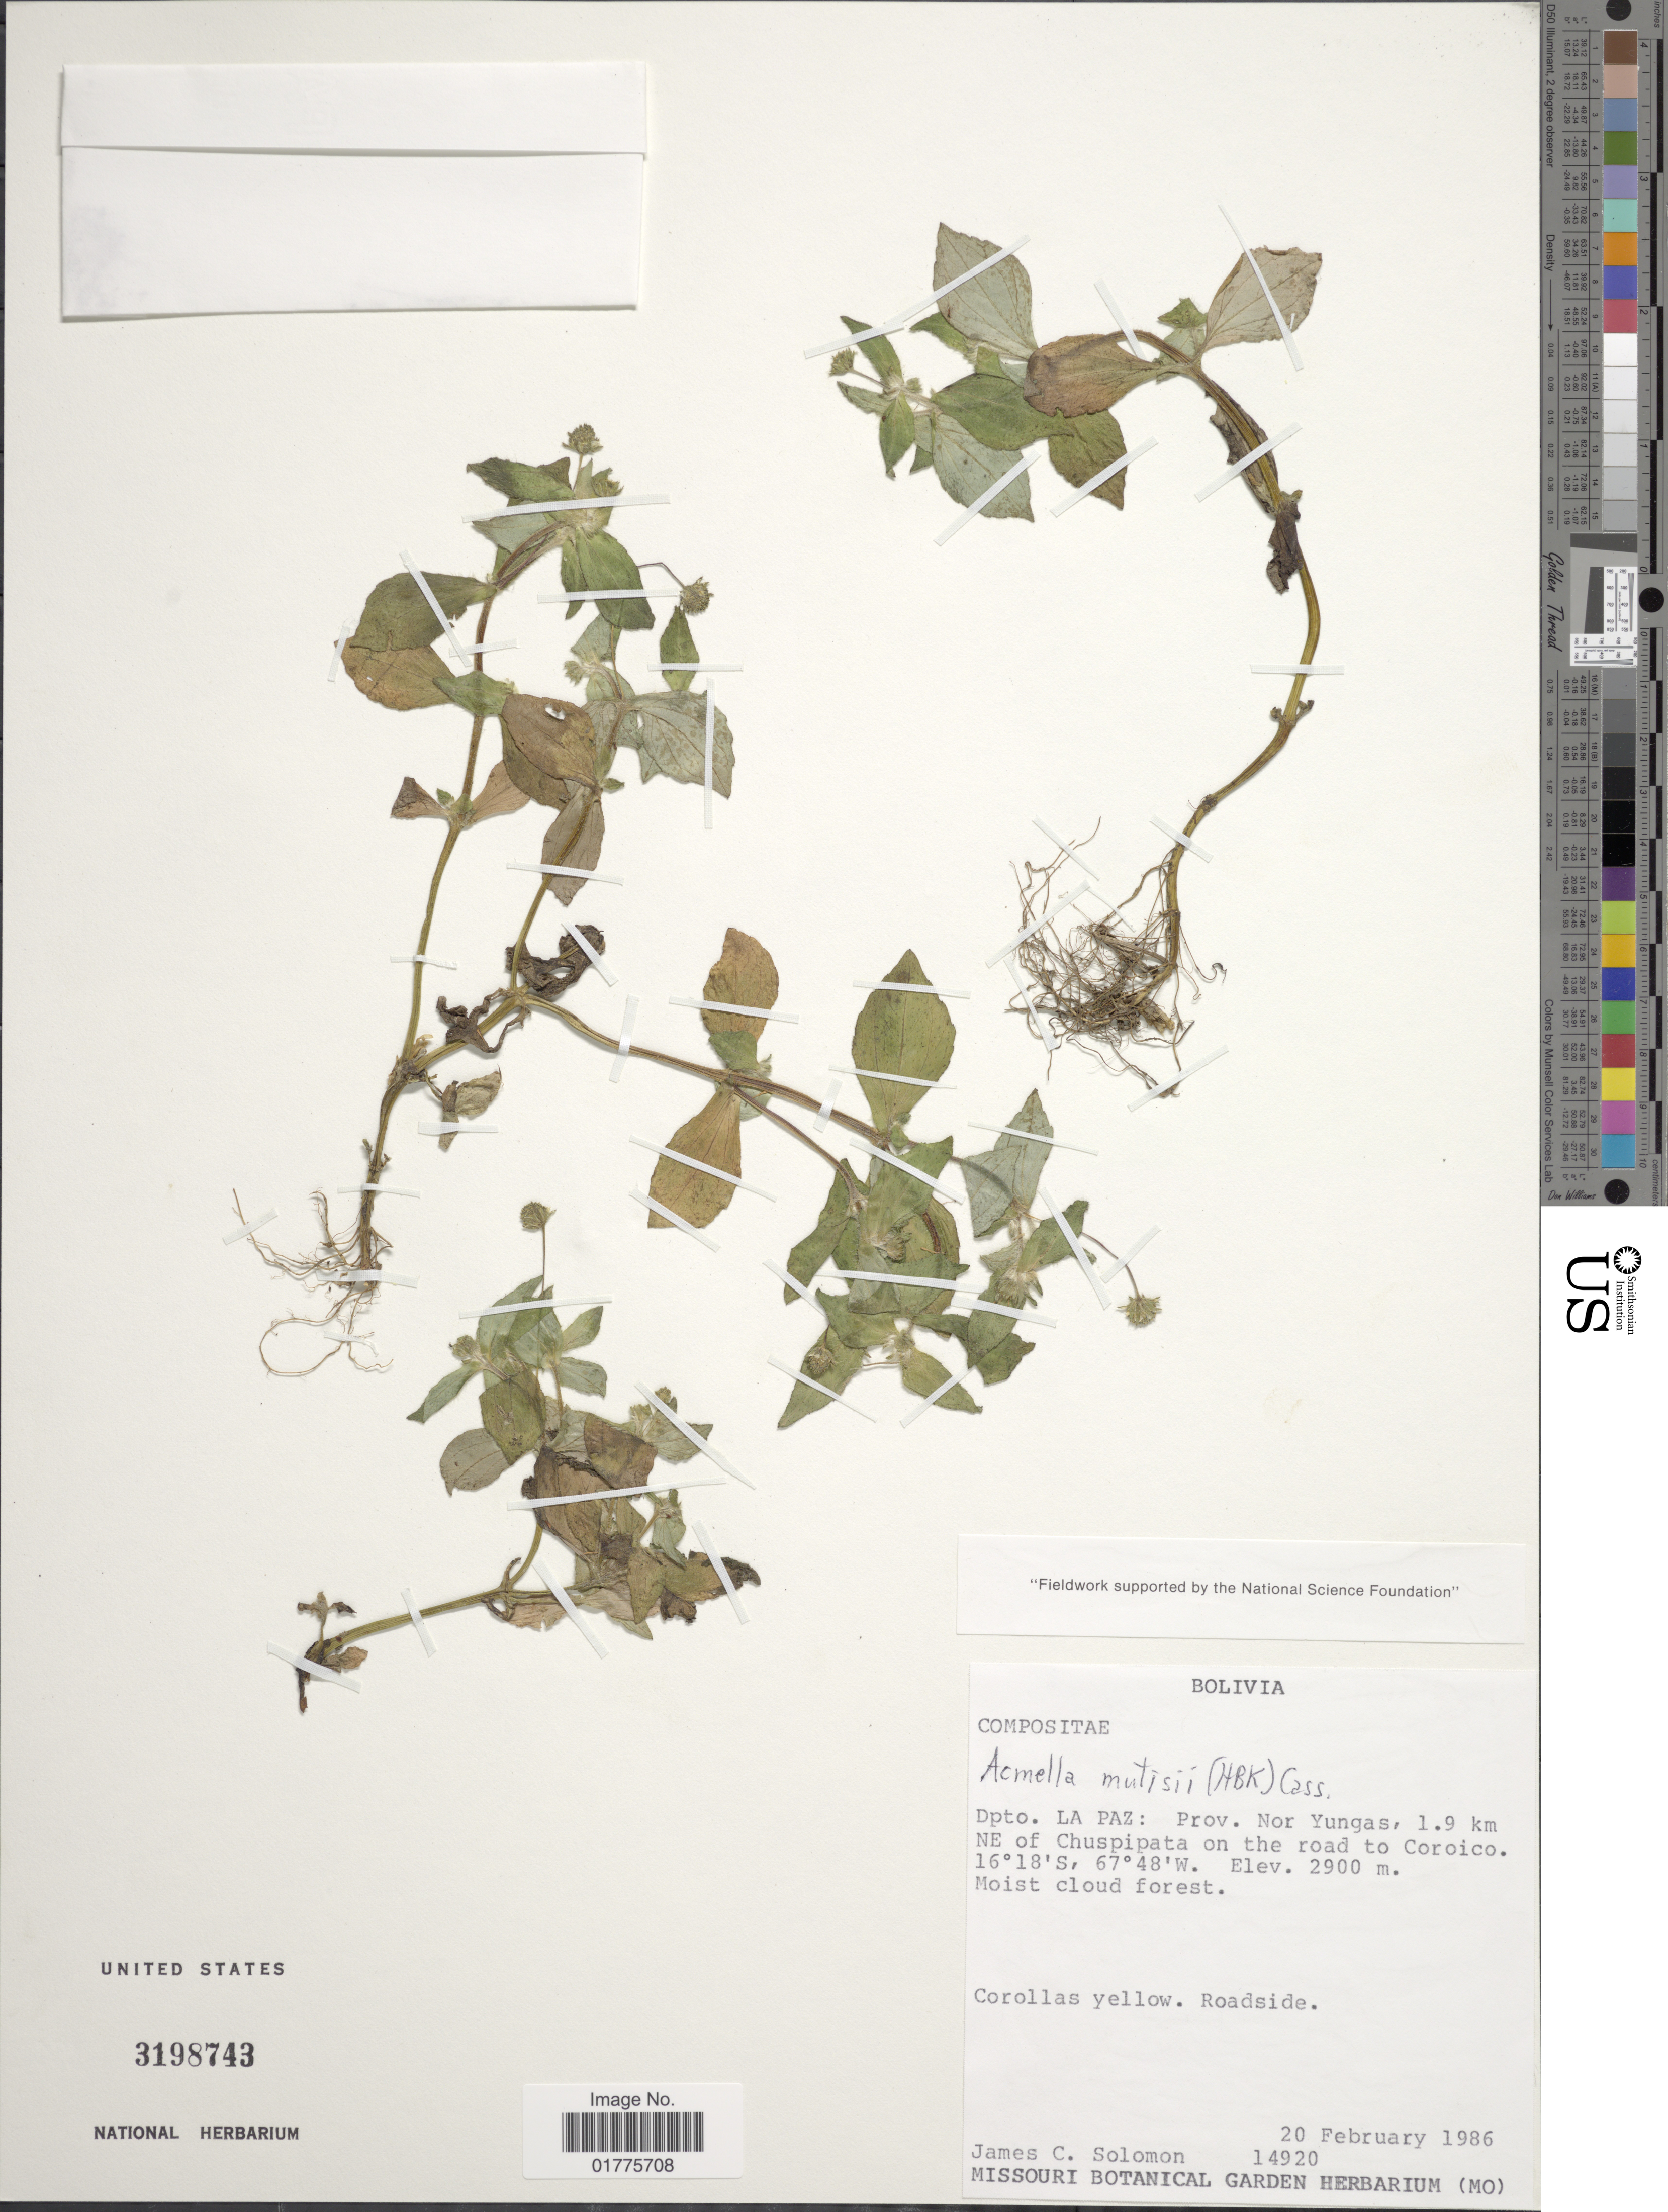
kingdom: Plantae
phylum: Tracheophyta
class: Magnoliopsida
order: Asterales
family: Asteraceae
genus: Acmella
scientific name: Acmella repens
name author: (Walter) Rich.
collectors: J. C. Solomon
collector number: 14920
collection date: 1986-02-20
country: Bolivia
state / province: La Paz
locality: Prov. Nor Yungas, 1.9 km NE of Chuspipata on the road to Coroico, moist cloud forest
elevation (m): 2900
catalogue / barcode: US 3198743